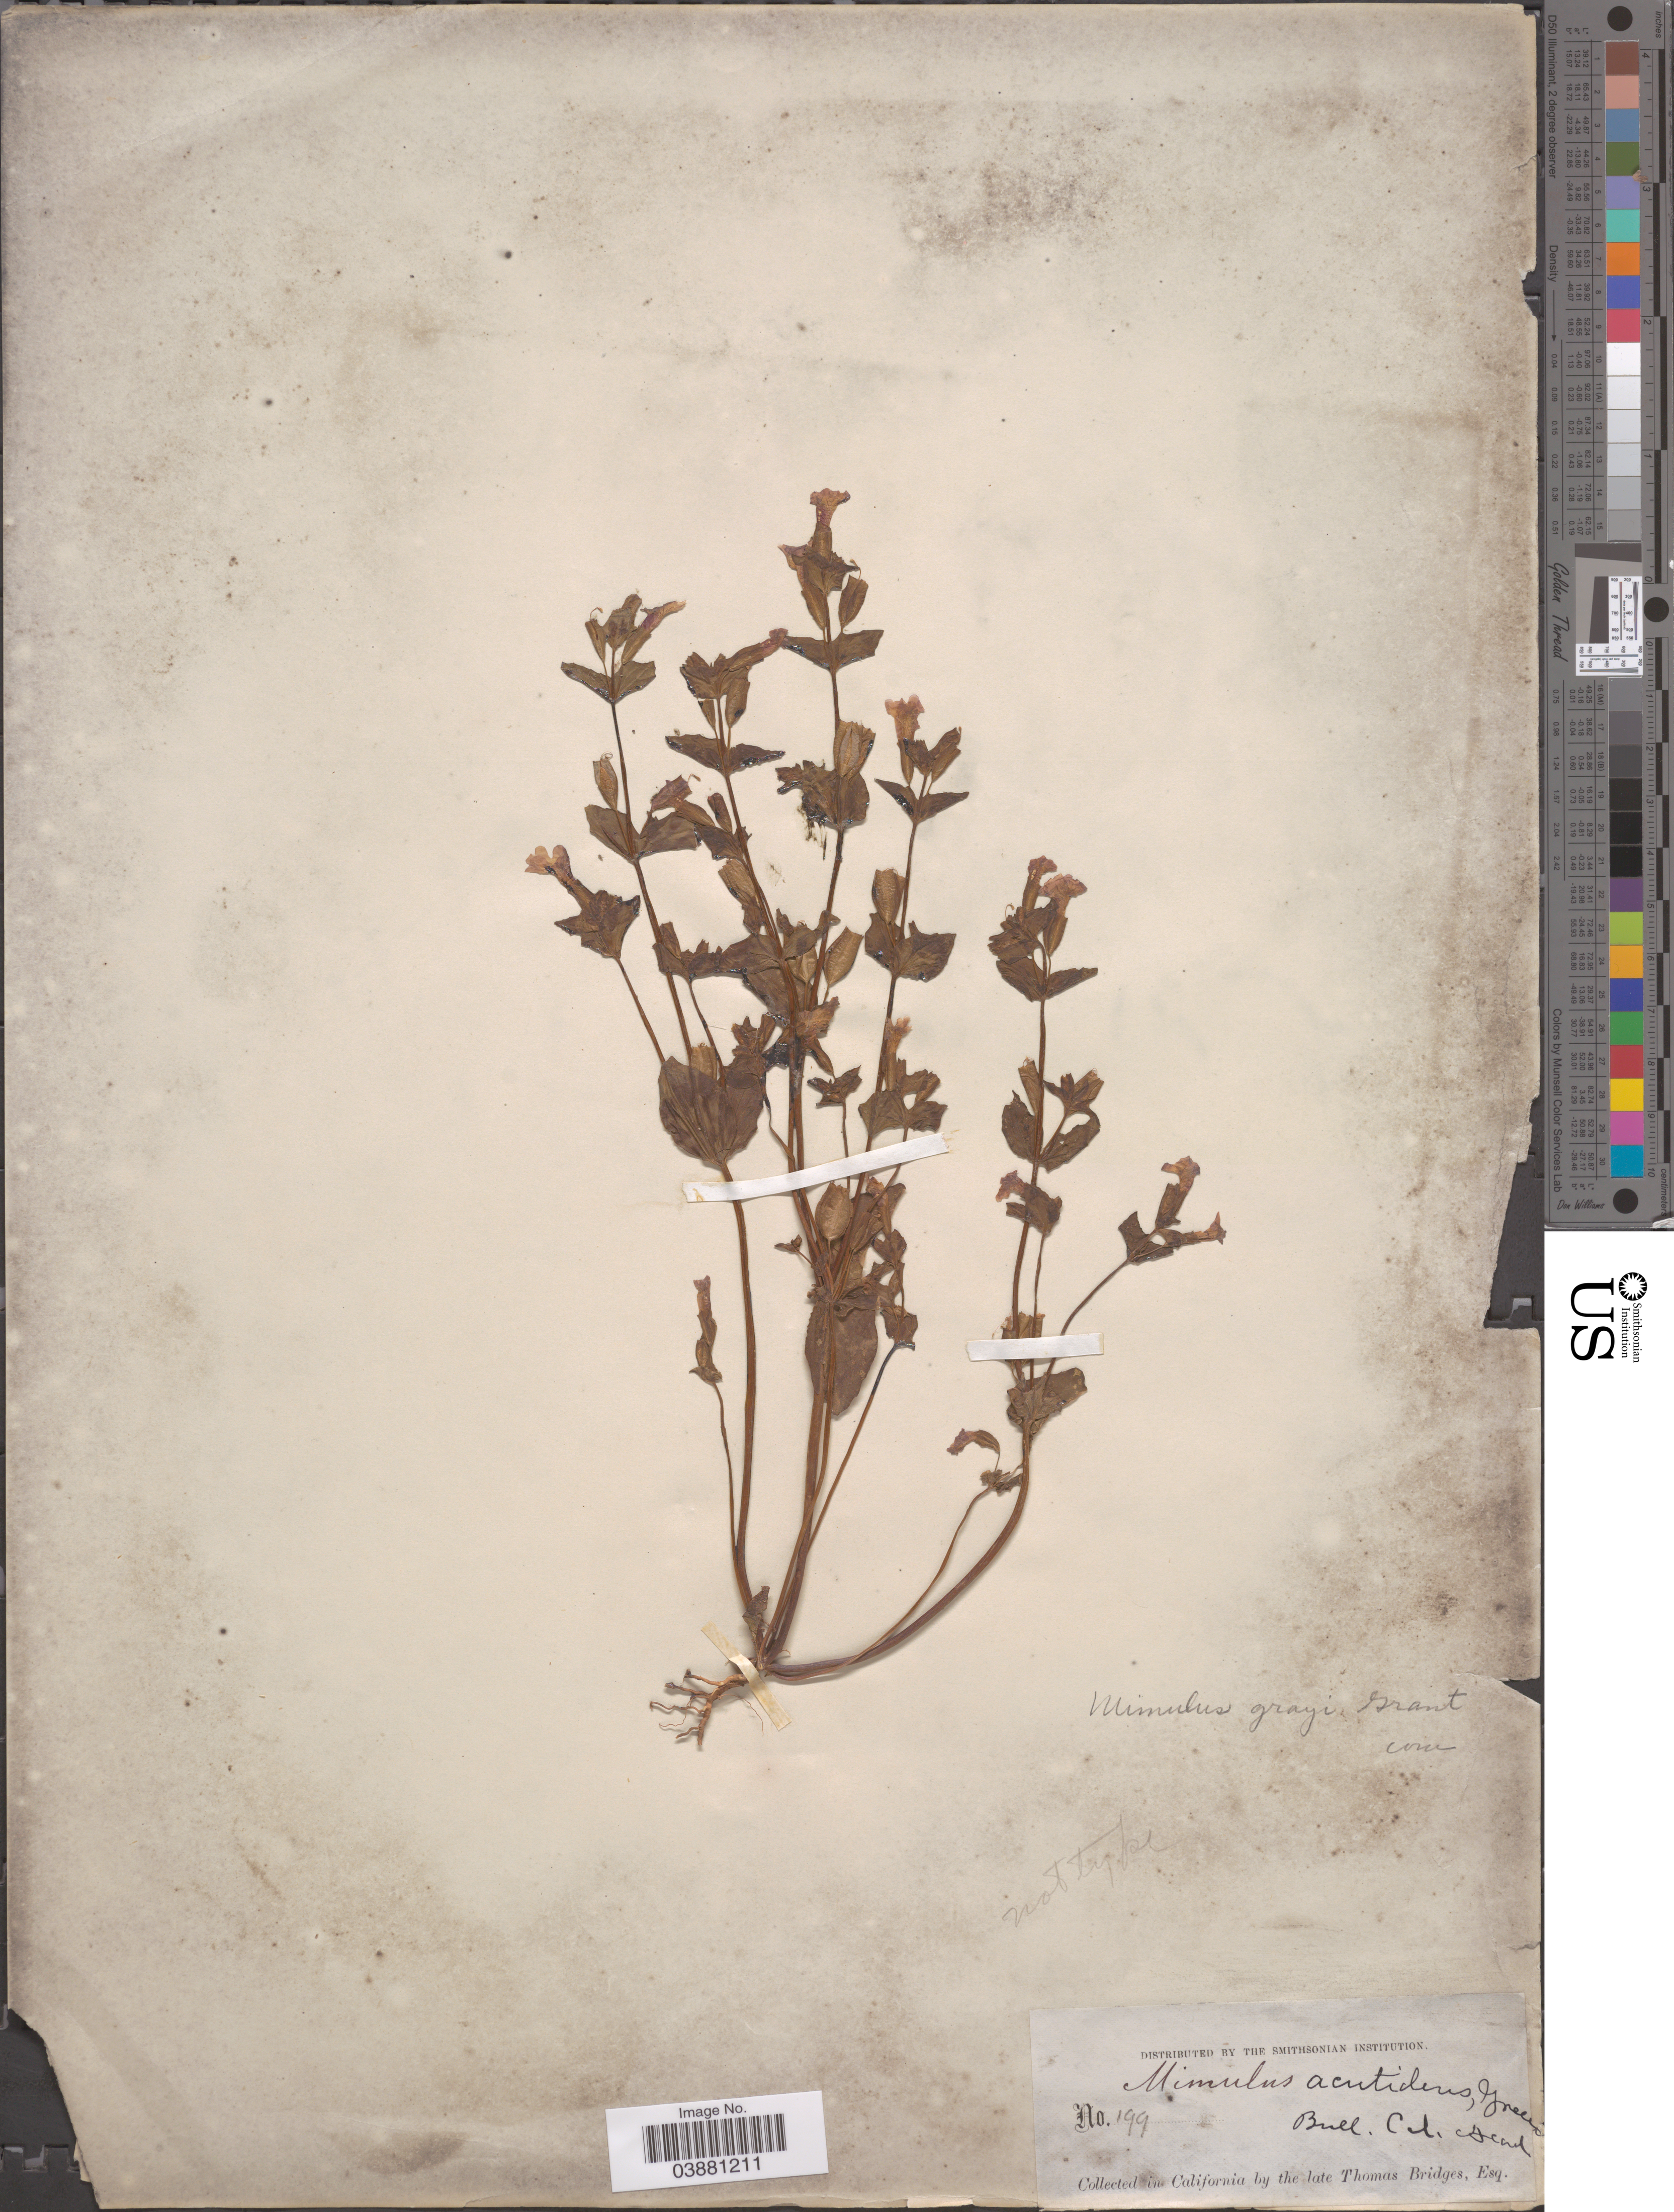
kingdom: Plantae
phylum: Tracheophyta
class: Magnoliopsida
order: Lamiales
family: Phrymaceae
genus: Mimulus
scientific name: Mimulus grayi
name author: A.L. Grant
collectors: T. Bridges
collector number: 199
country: United States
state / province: California